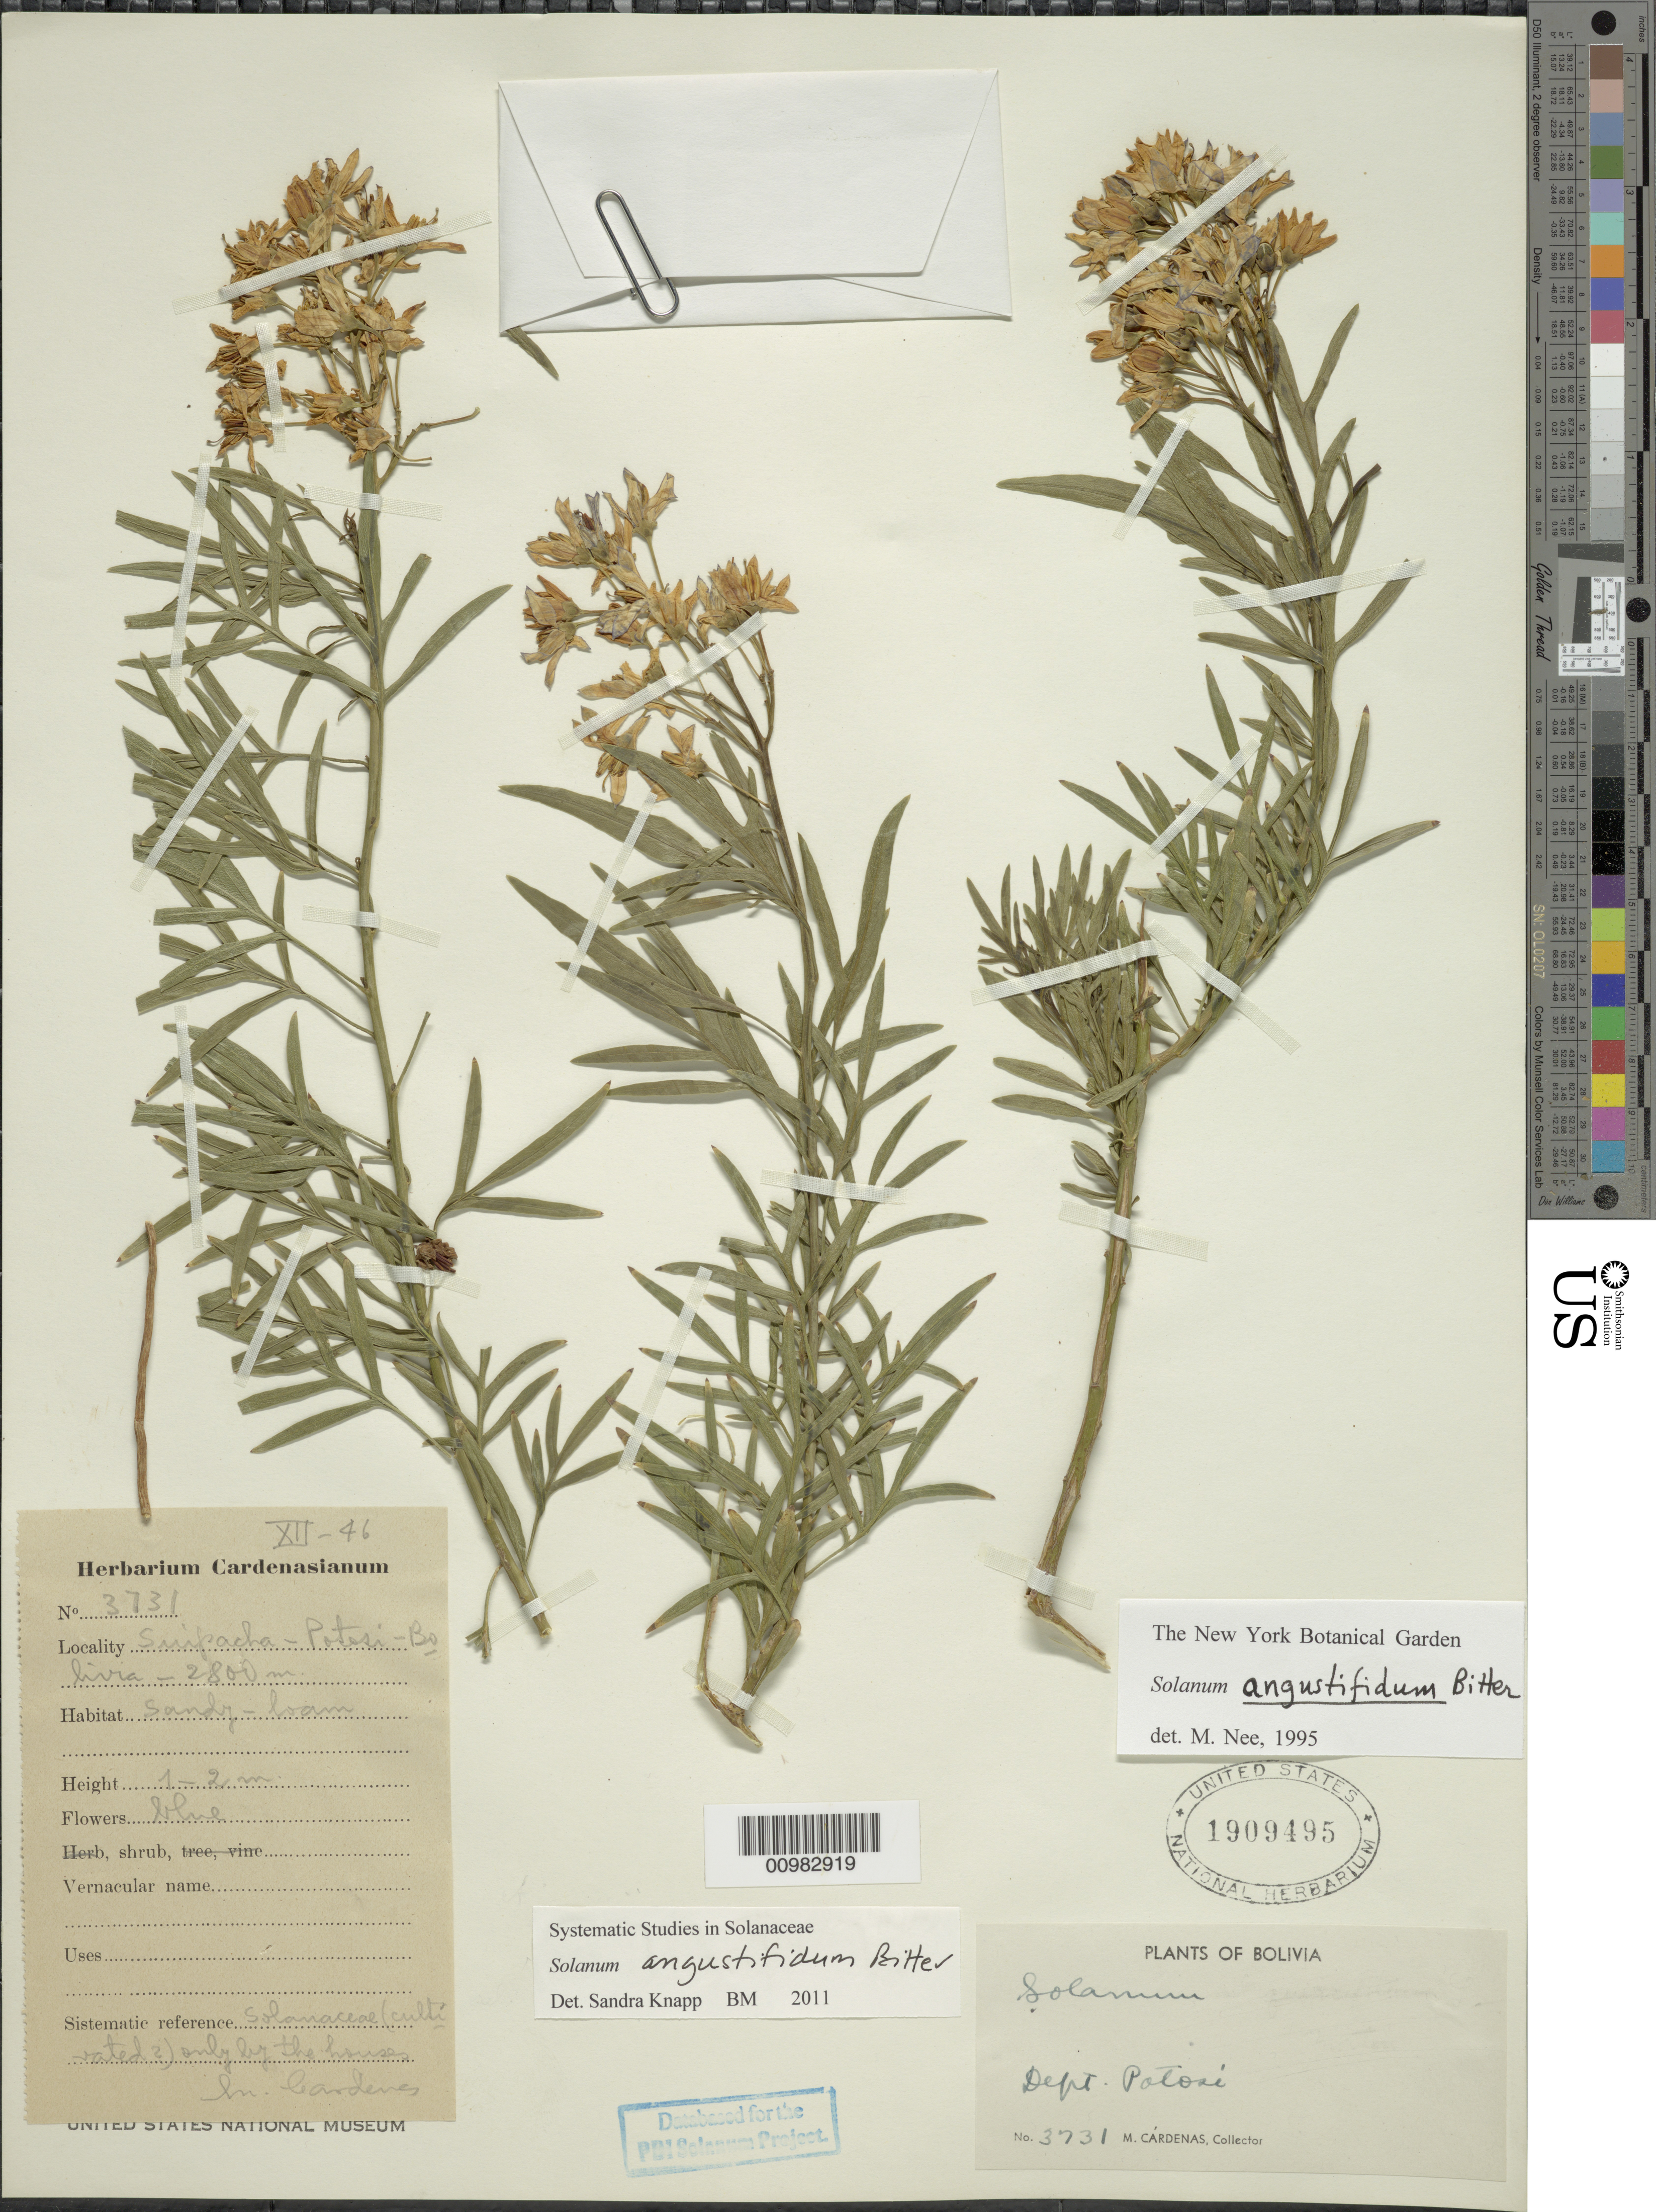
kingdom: Plantae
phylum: Tracheophyta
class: Magnoliopsida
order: Solanales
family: Solanaceae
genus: Solanum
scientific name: Solanum angustifidum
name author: Bitter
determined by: Knapp, S. D.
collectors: M. Cárdenas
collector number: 3731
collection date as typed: Aug 1946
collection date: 1946-08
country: Bolivia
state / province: Potosi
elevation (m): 2800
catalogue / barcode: US 1909495